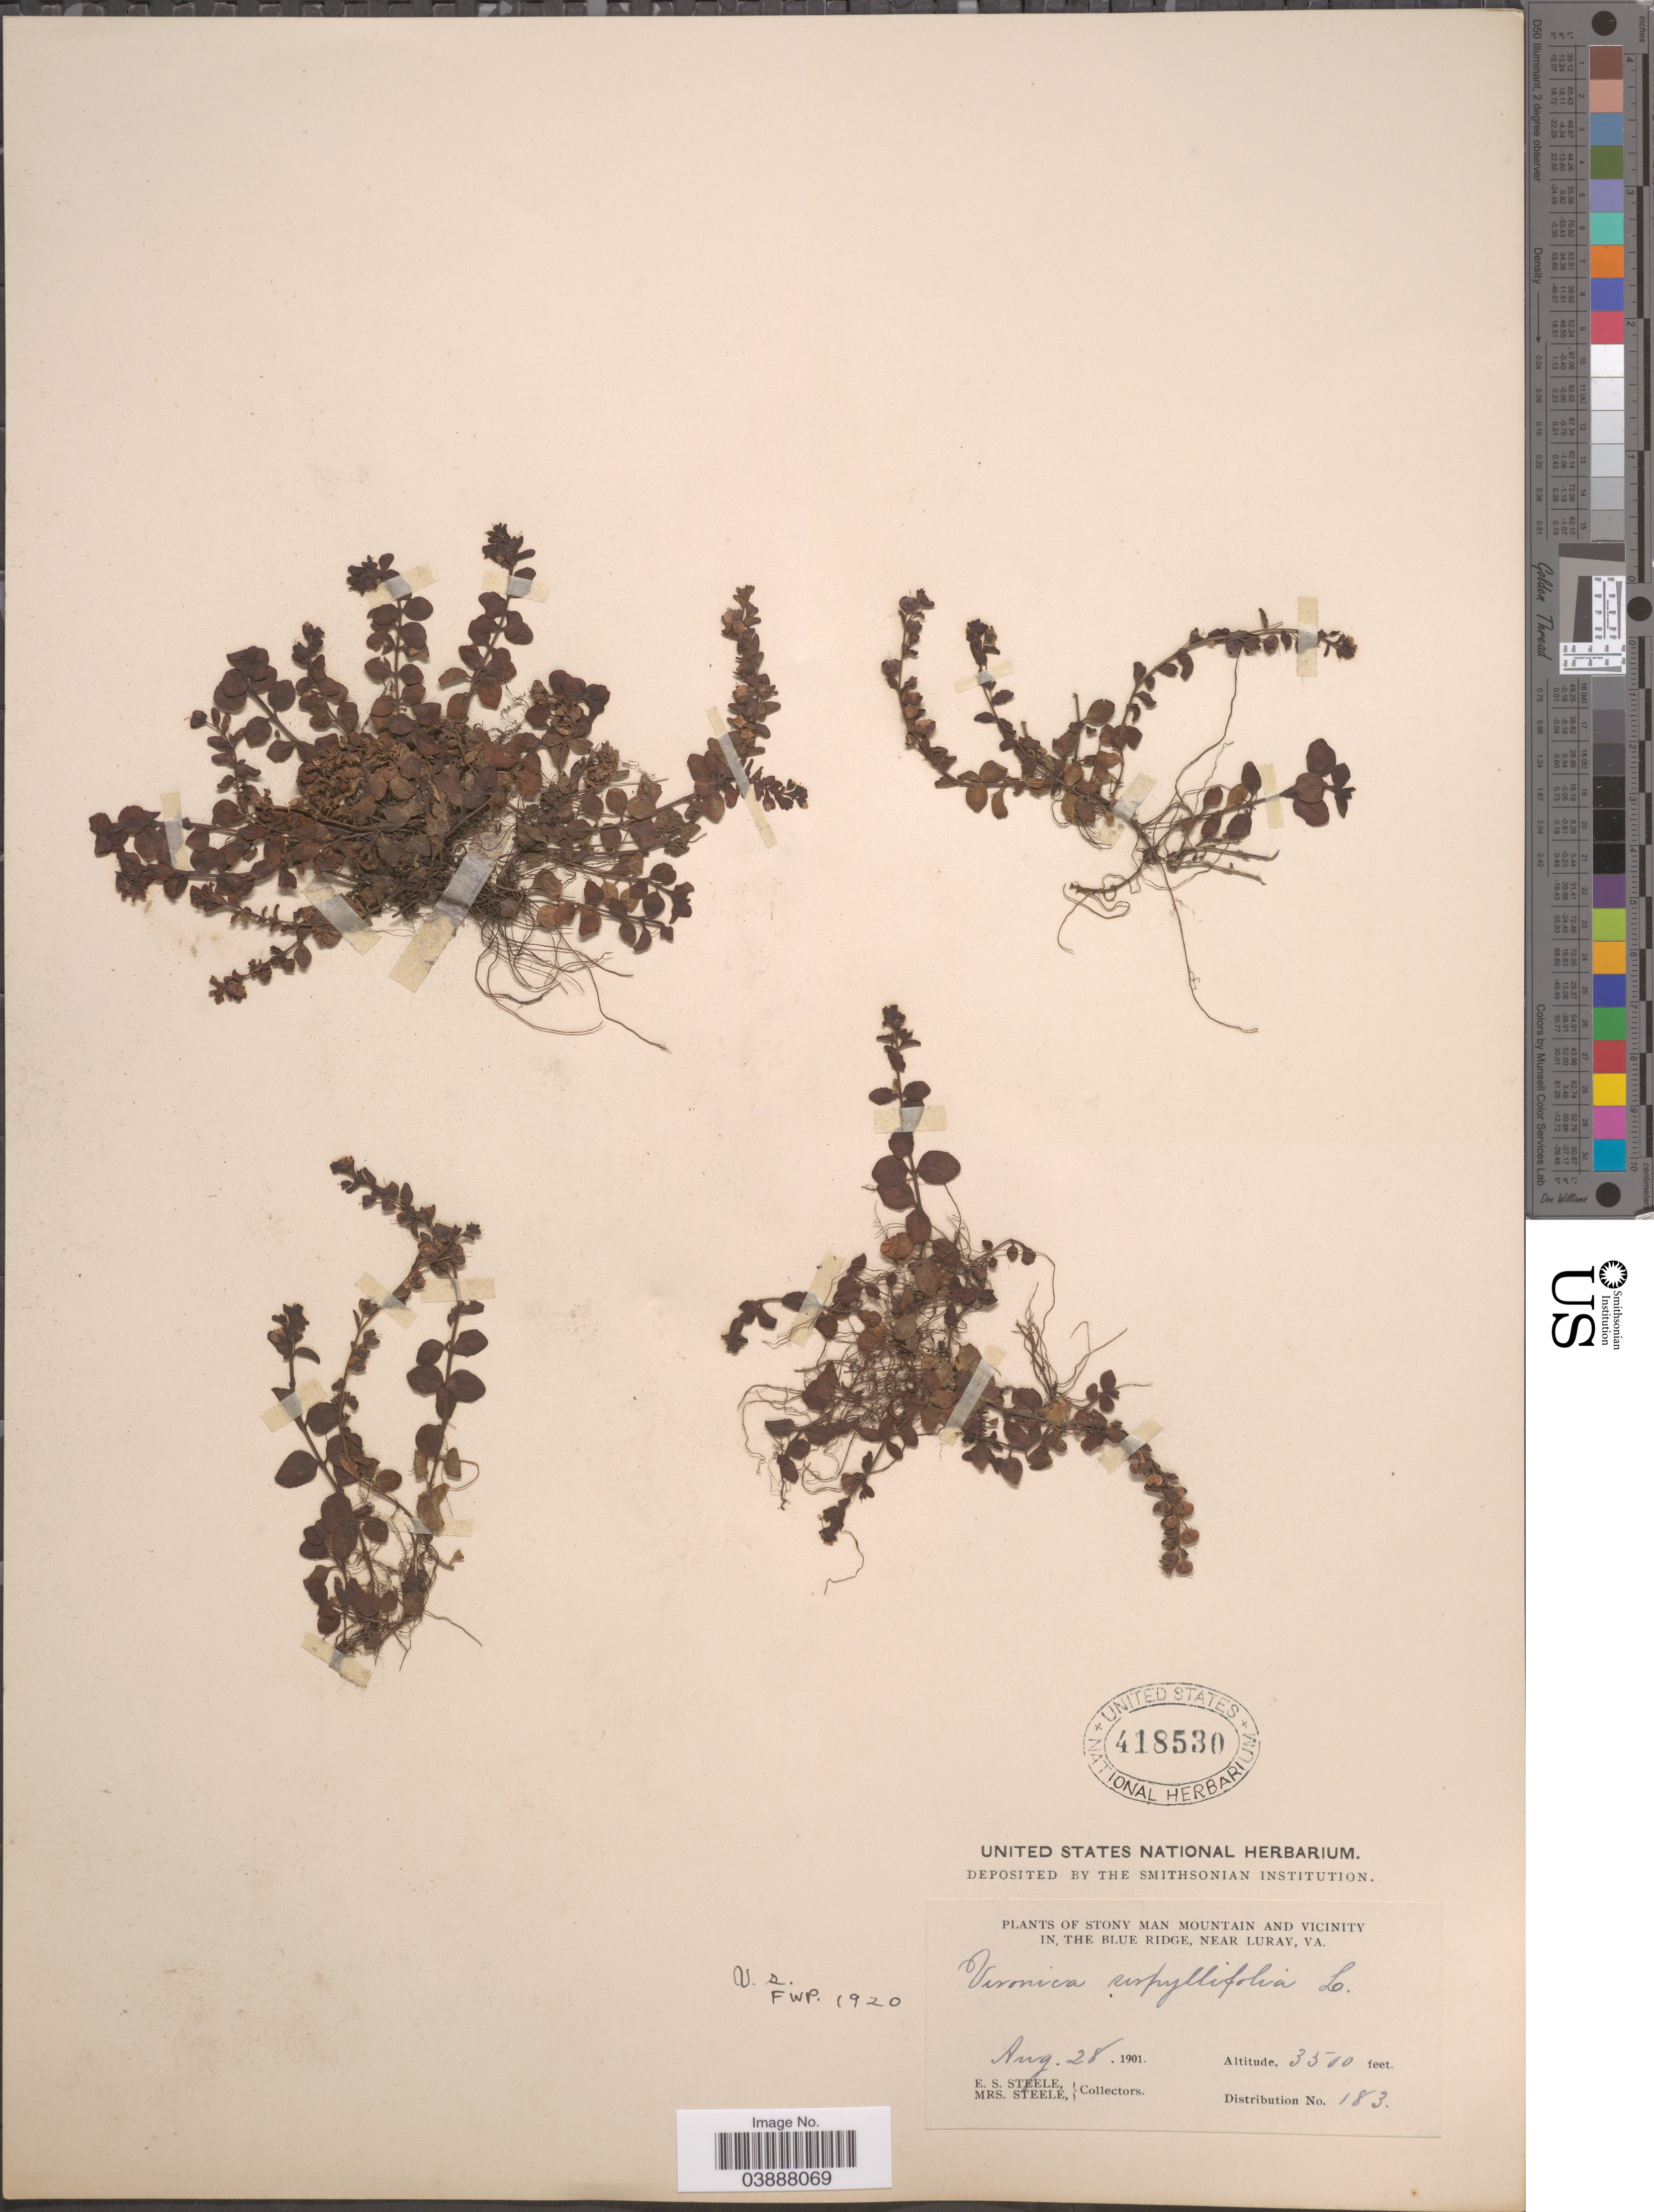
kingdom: Plantae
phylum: Tracheophyta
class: Magnoliopsida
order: Lamiales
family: Plantaginaceae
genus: Veronica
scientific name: Veronica serpyllifolia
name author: L.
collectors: E. Steele & Mrs. E. S. Steele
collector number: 183?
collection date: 1901-08-28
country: United States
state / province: Virginia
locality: Stony Man Mountain and vicinity in the Blue Ridge, near Luray.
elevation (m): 1067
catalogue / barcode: US 418530